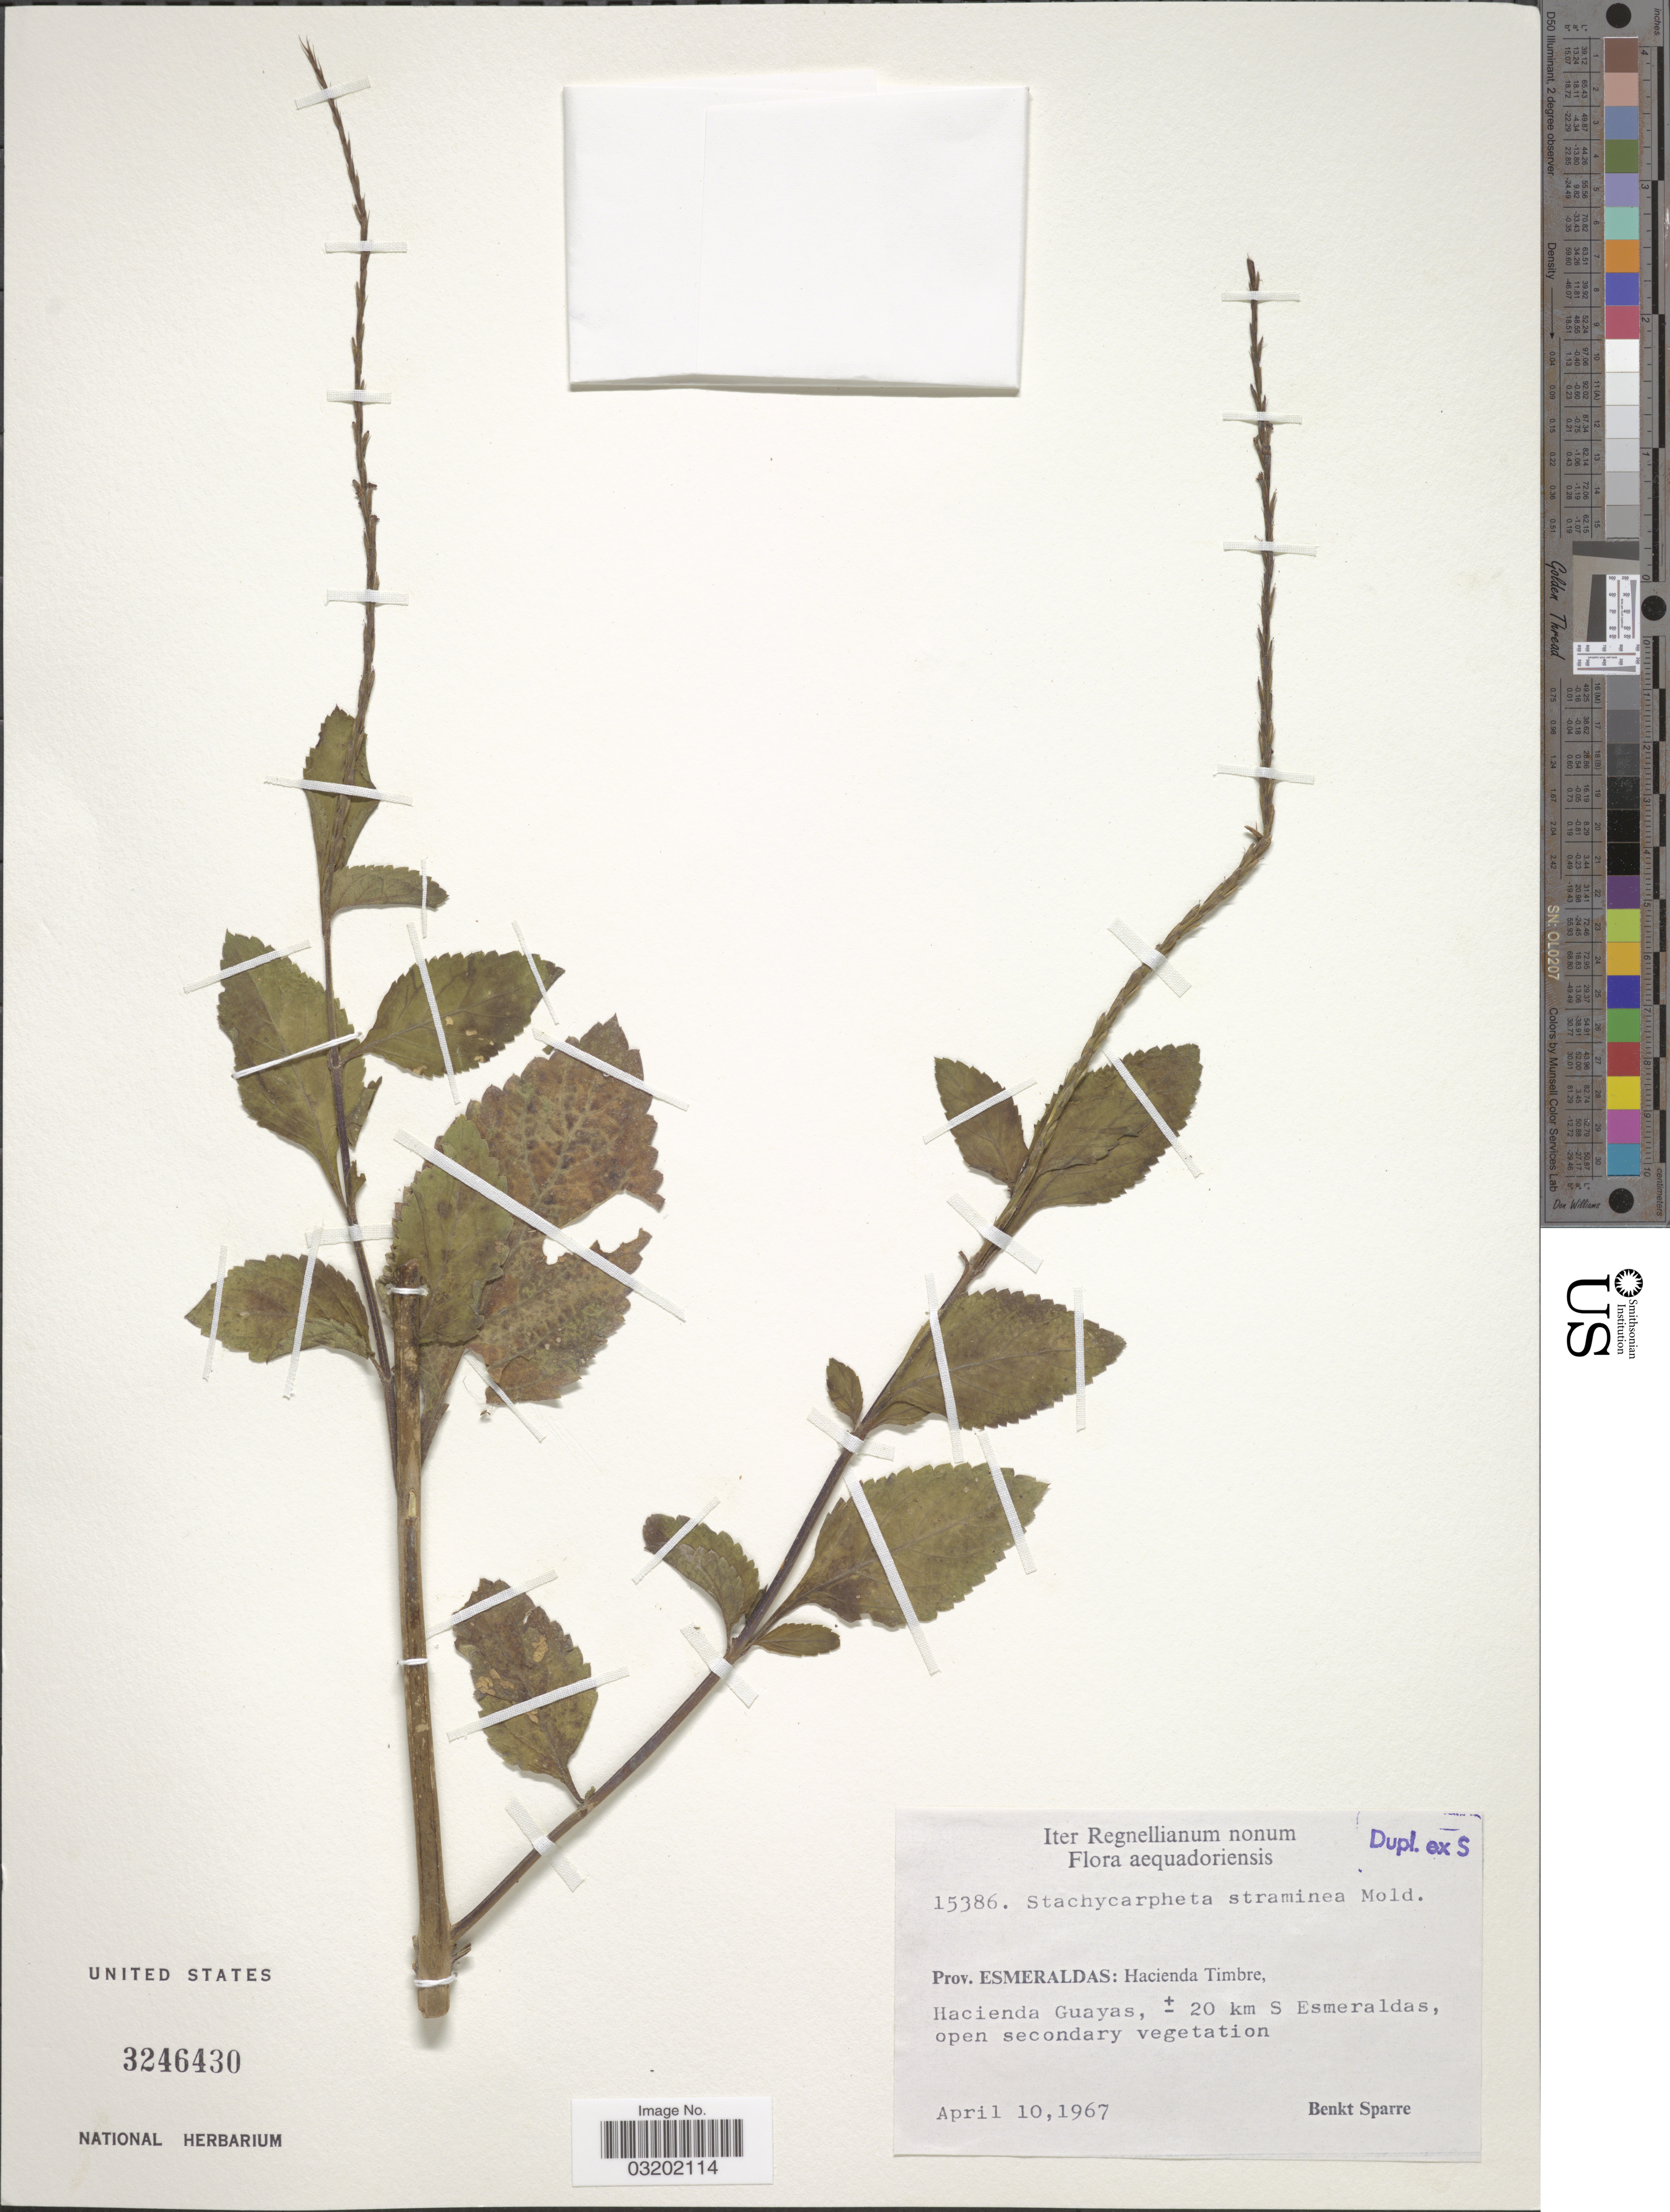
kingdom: Plantae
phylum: Tracheophyta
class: Magnoliopsida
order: Lamiales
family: Verbenaceae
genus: Stachytarpheta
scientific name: Stachytarpheta straminea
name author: Moldenke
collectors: B. Sparre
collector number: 15386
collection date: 1967-04-10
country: Ecuador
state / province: Esmeraldas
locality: Hacienda TImbre, Hacienda Guayas, ± 20 km S Esmeraldas.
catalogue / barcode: US 3246430